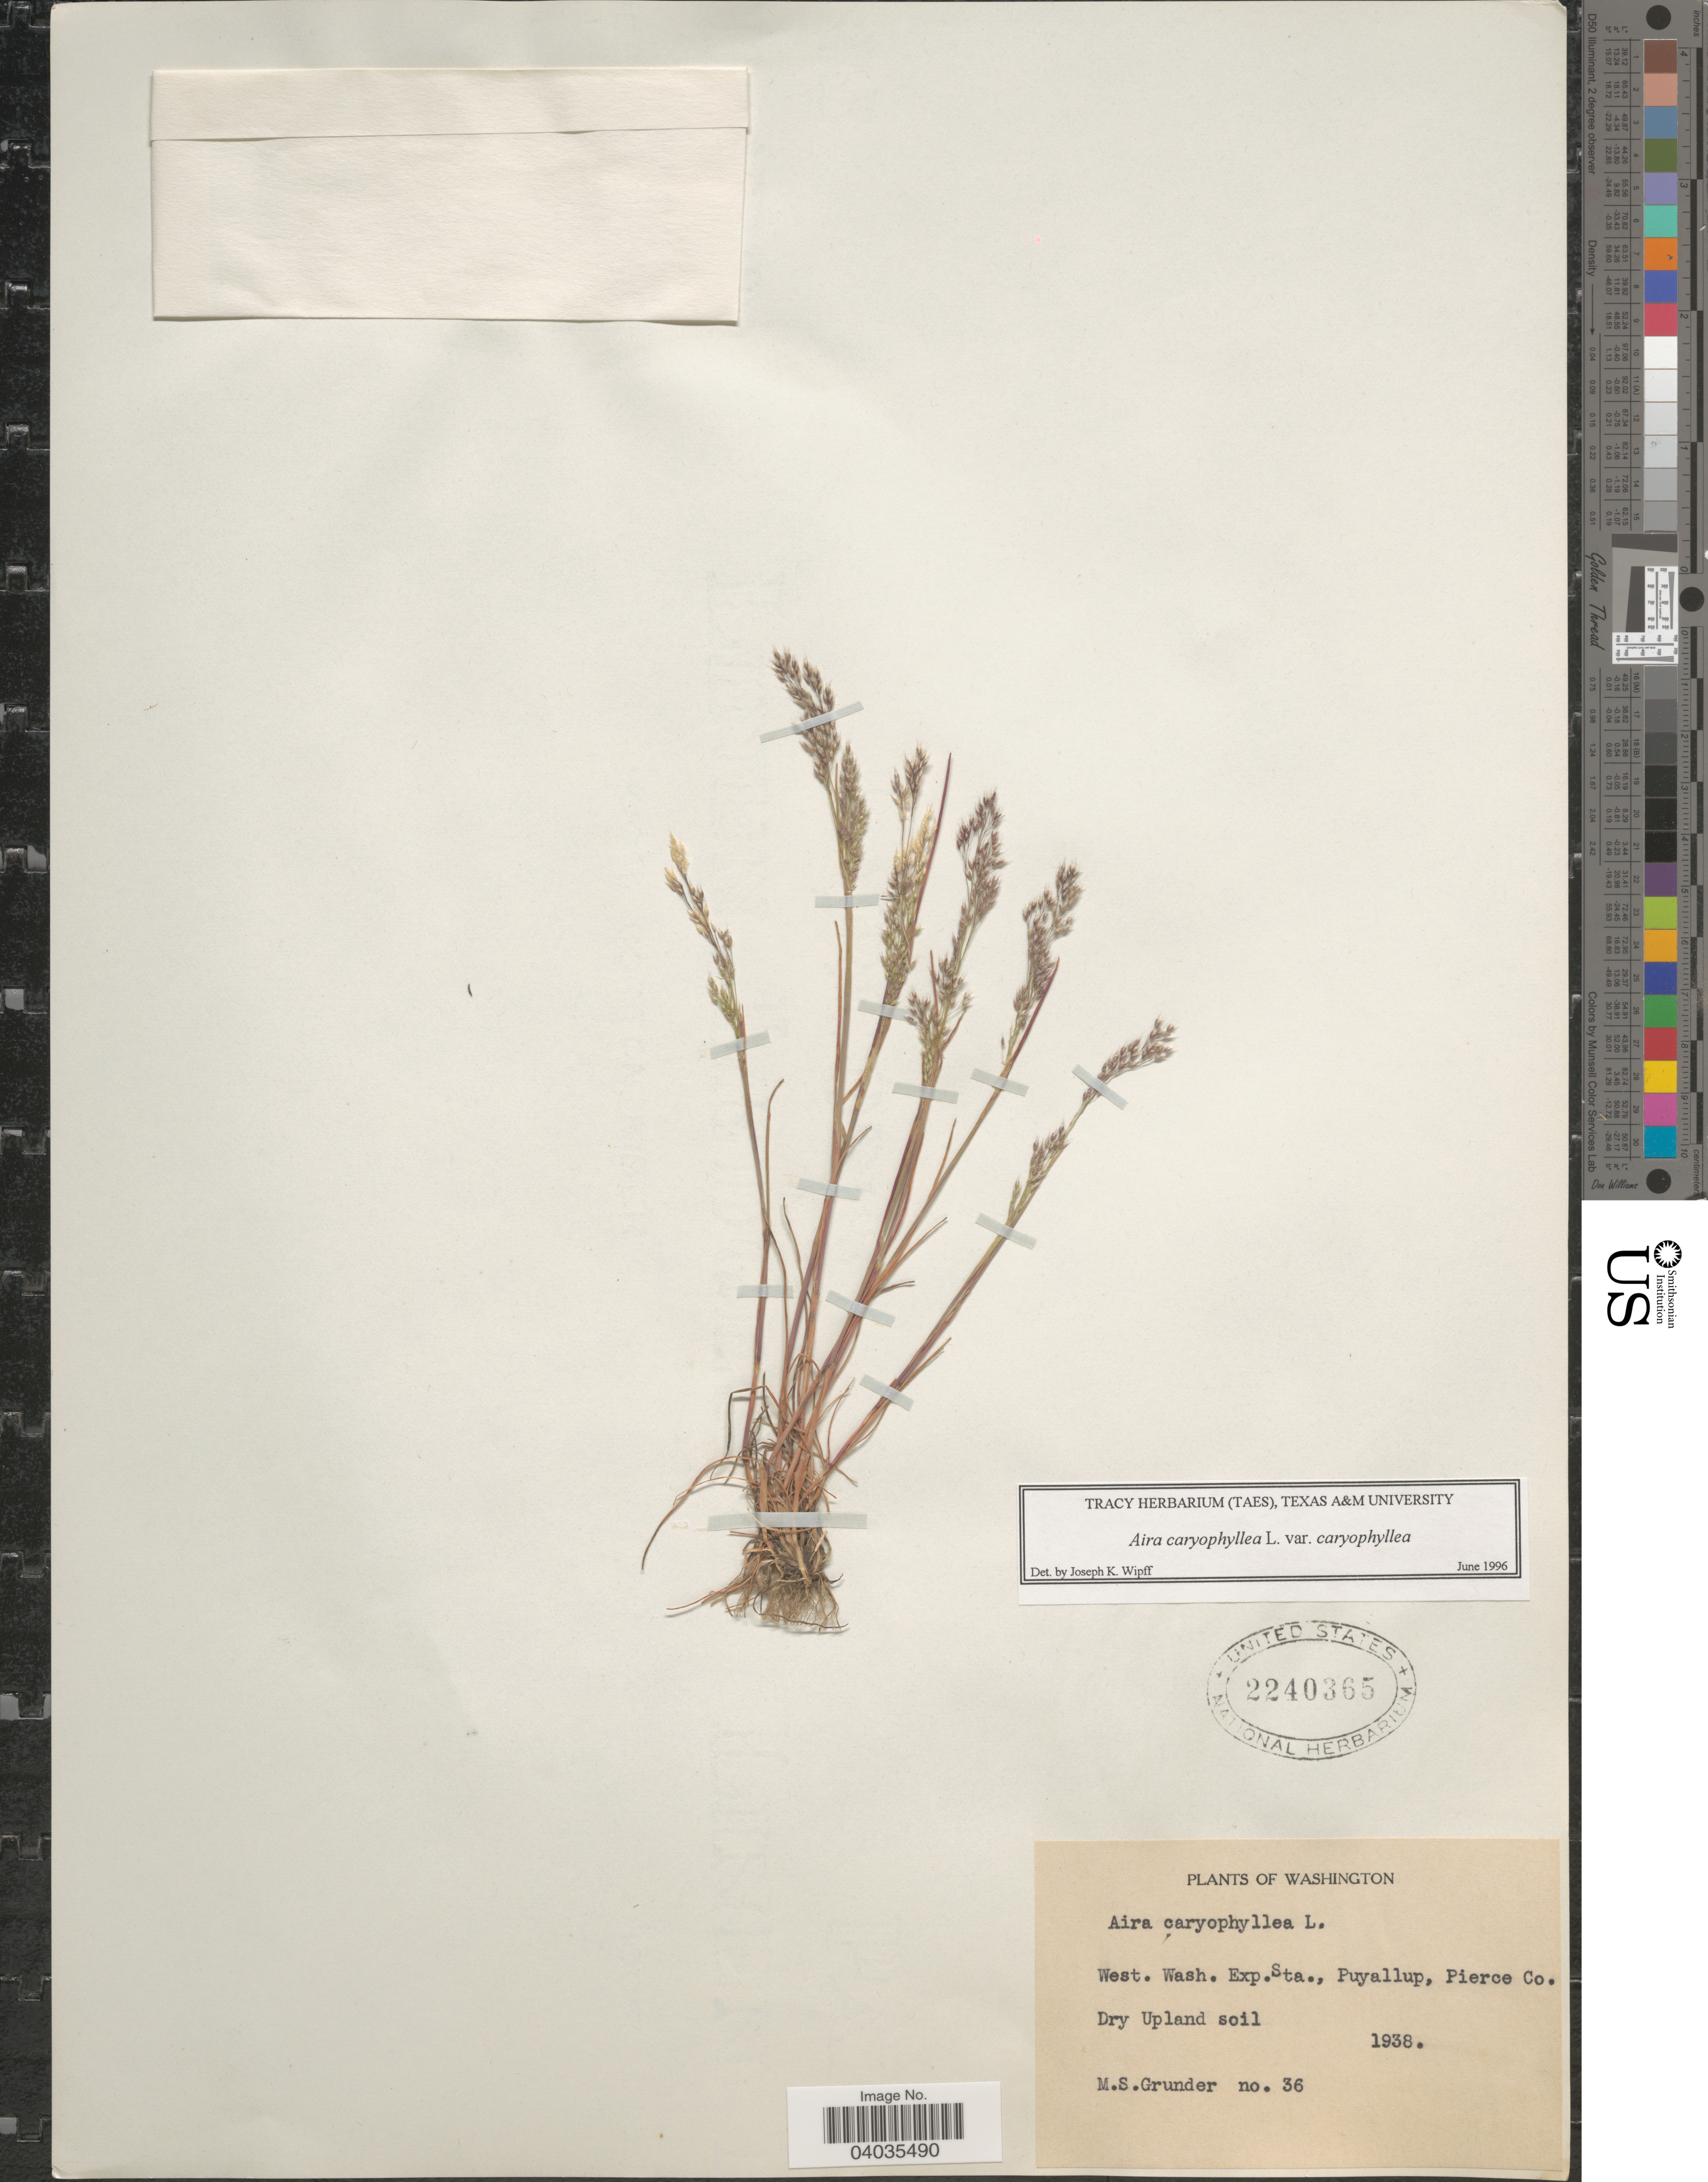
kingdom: Plantae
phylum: Tracheophyta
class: Liliopsida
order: Poales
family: Poaceae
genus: Aira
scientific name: Aira caryophyllea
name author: L.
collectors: M. Grunder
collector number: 36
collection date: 1938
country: United States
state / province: Washington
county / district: Pierce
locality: West. Wash. Exp. Sta., Puyallup, Pierce Co.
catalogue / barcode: US 2240365